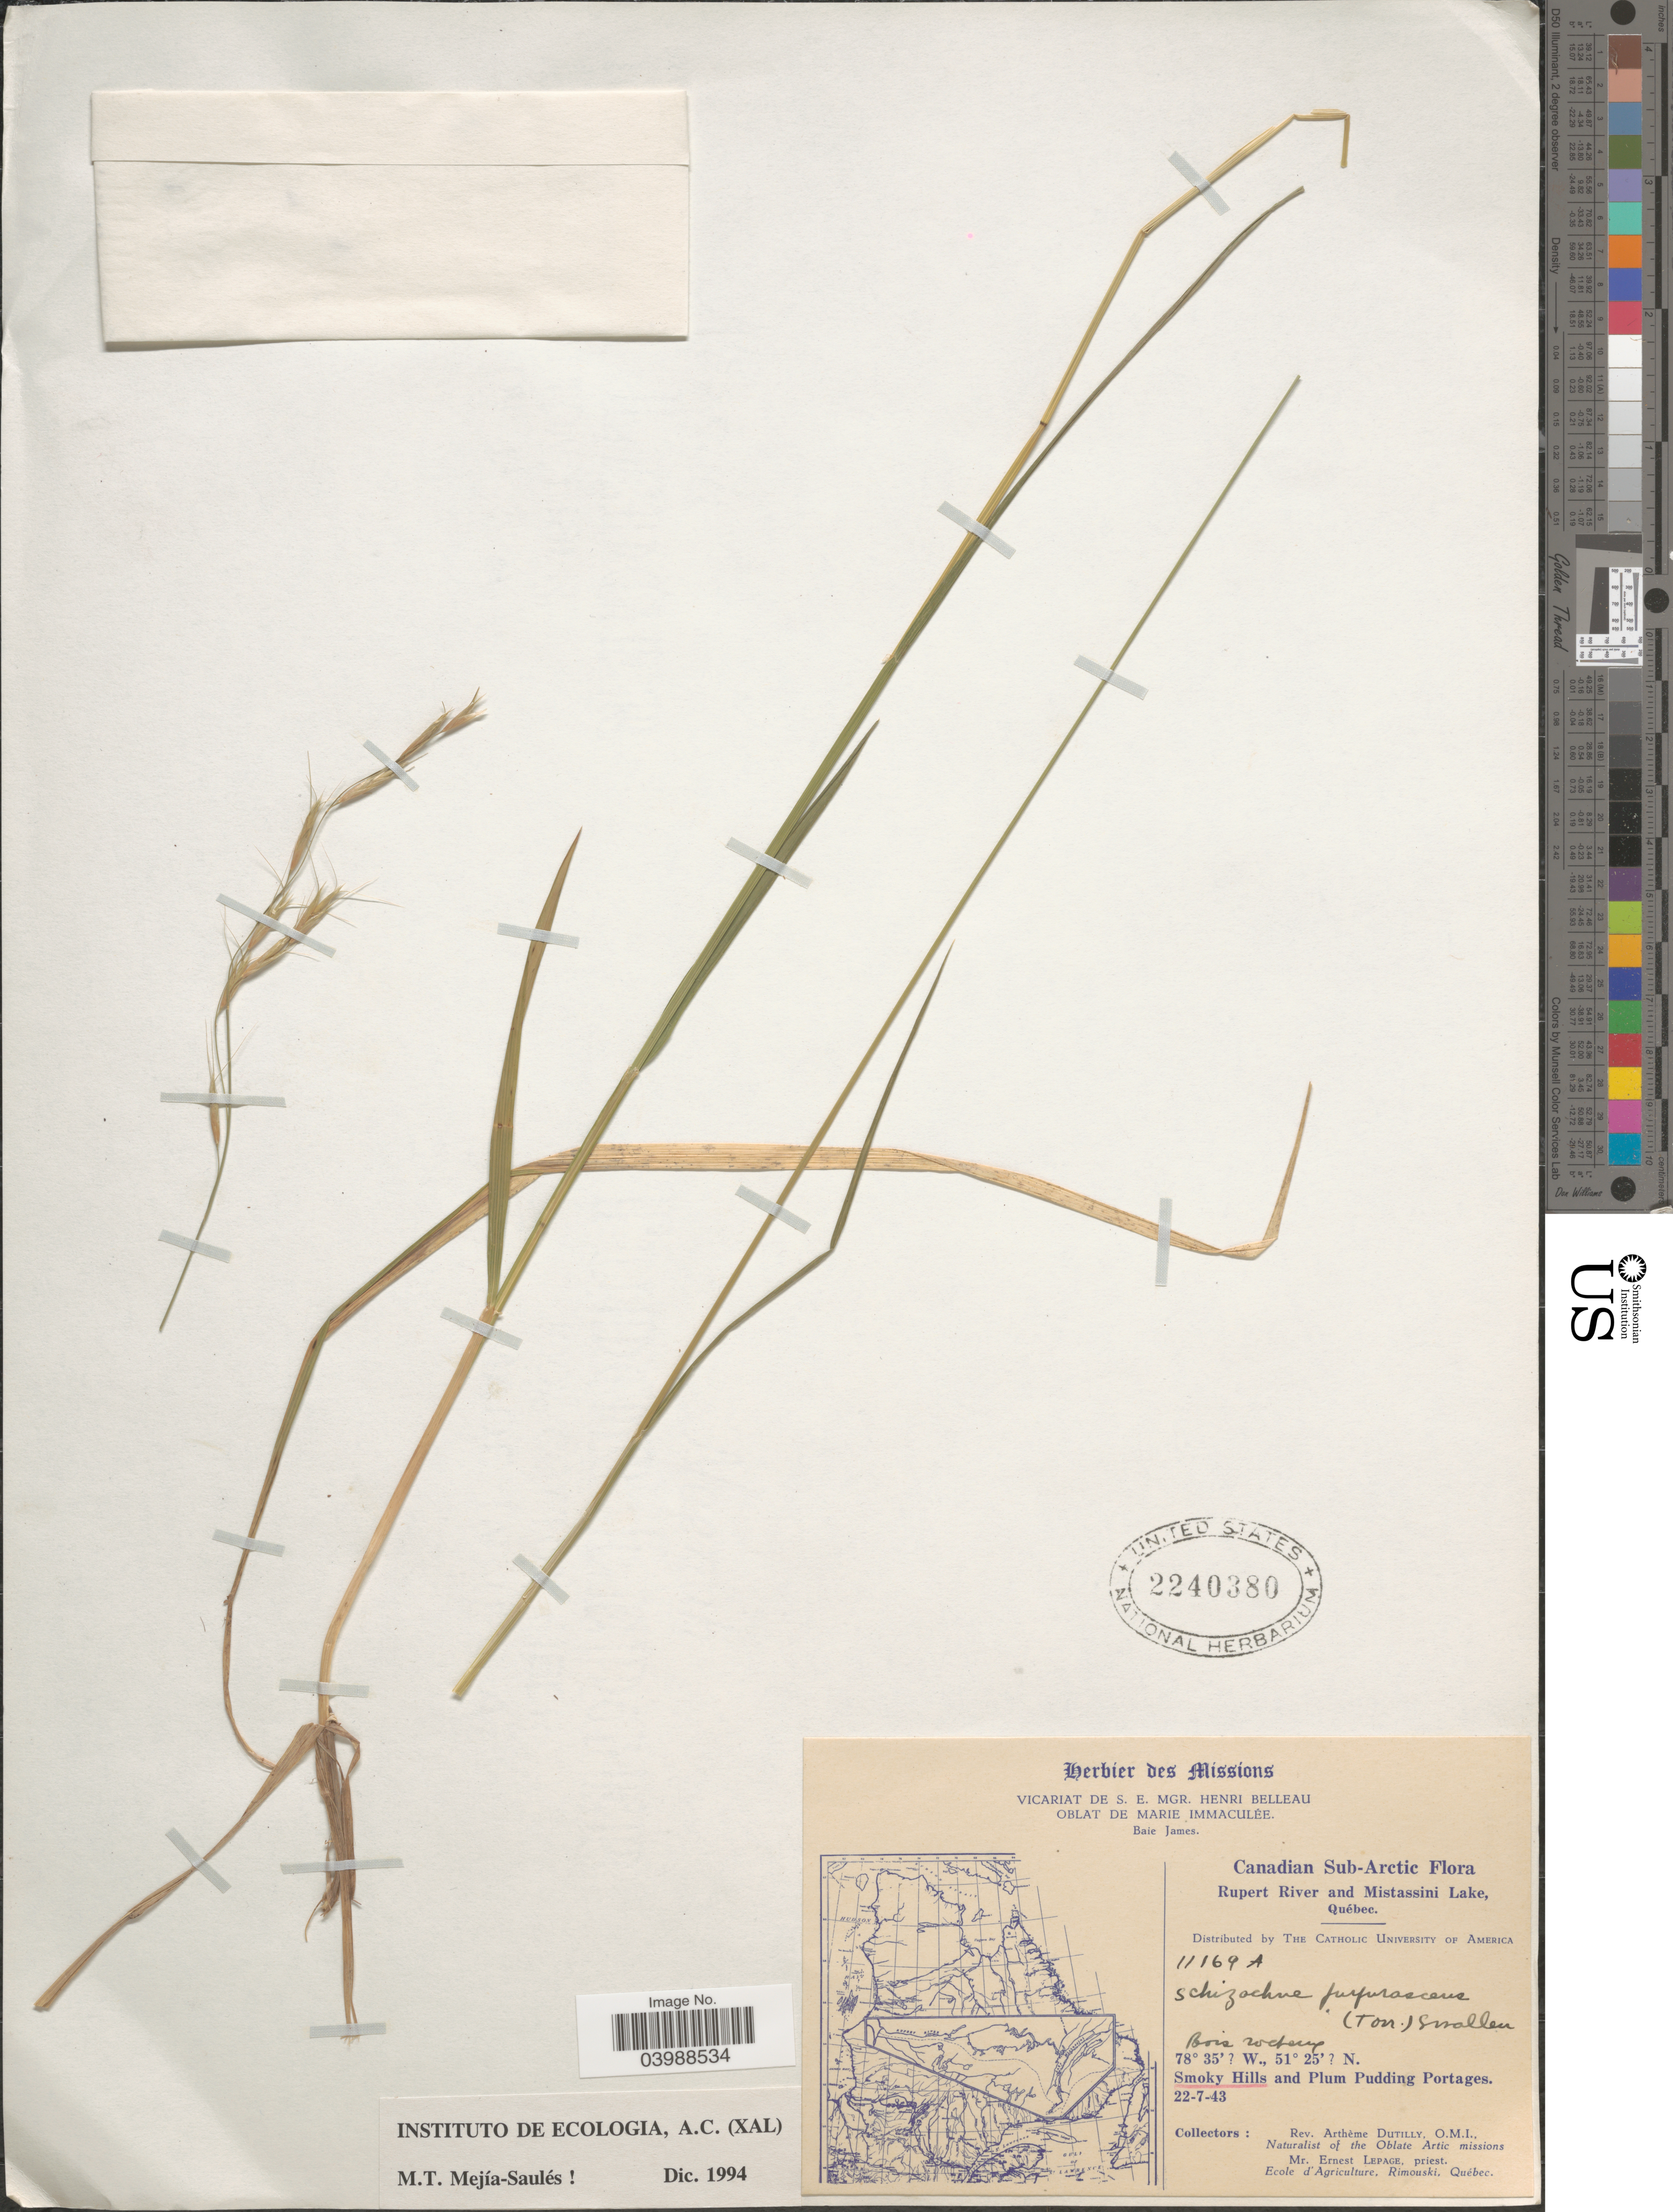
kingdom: Plantae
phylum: Tracheophyta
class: Liliopsida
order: Poales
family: Poaceae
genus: Schizachne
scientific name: Schizachne purpurascens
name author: (Torr.) Swallen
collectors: A. Dutilly & E. Lepage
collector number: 11169 A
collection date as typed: Transcribed d/m/y: 22/7/43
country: Canada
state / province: Quebec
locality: Canadian Sub-Arctic. Rupert River and Mistassini Lake. Smoky Hills.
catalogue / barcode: US 2240380